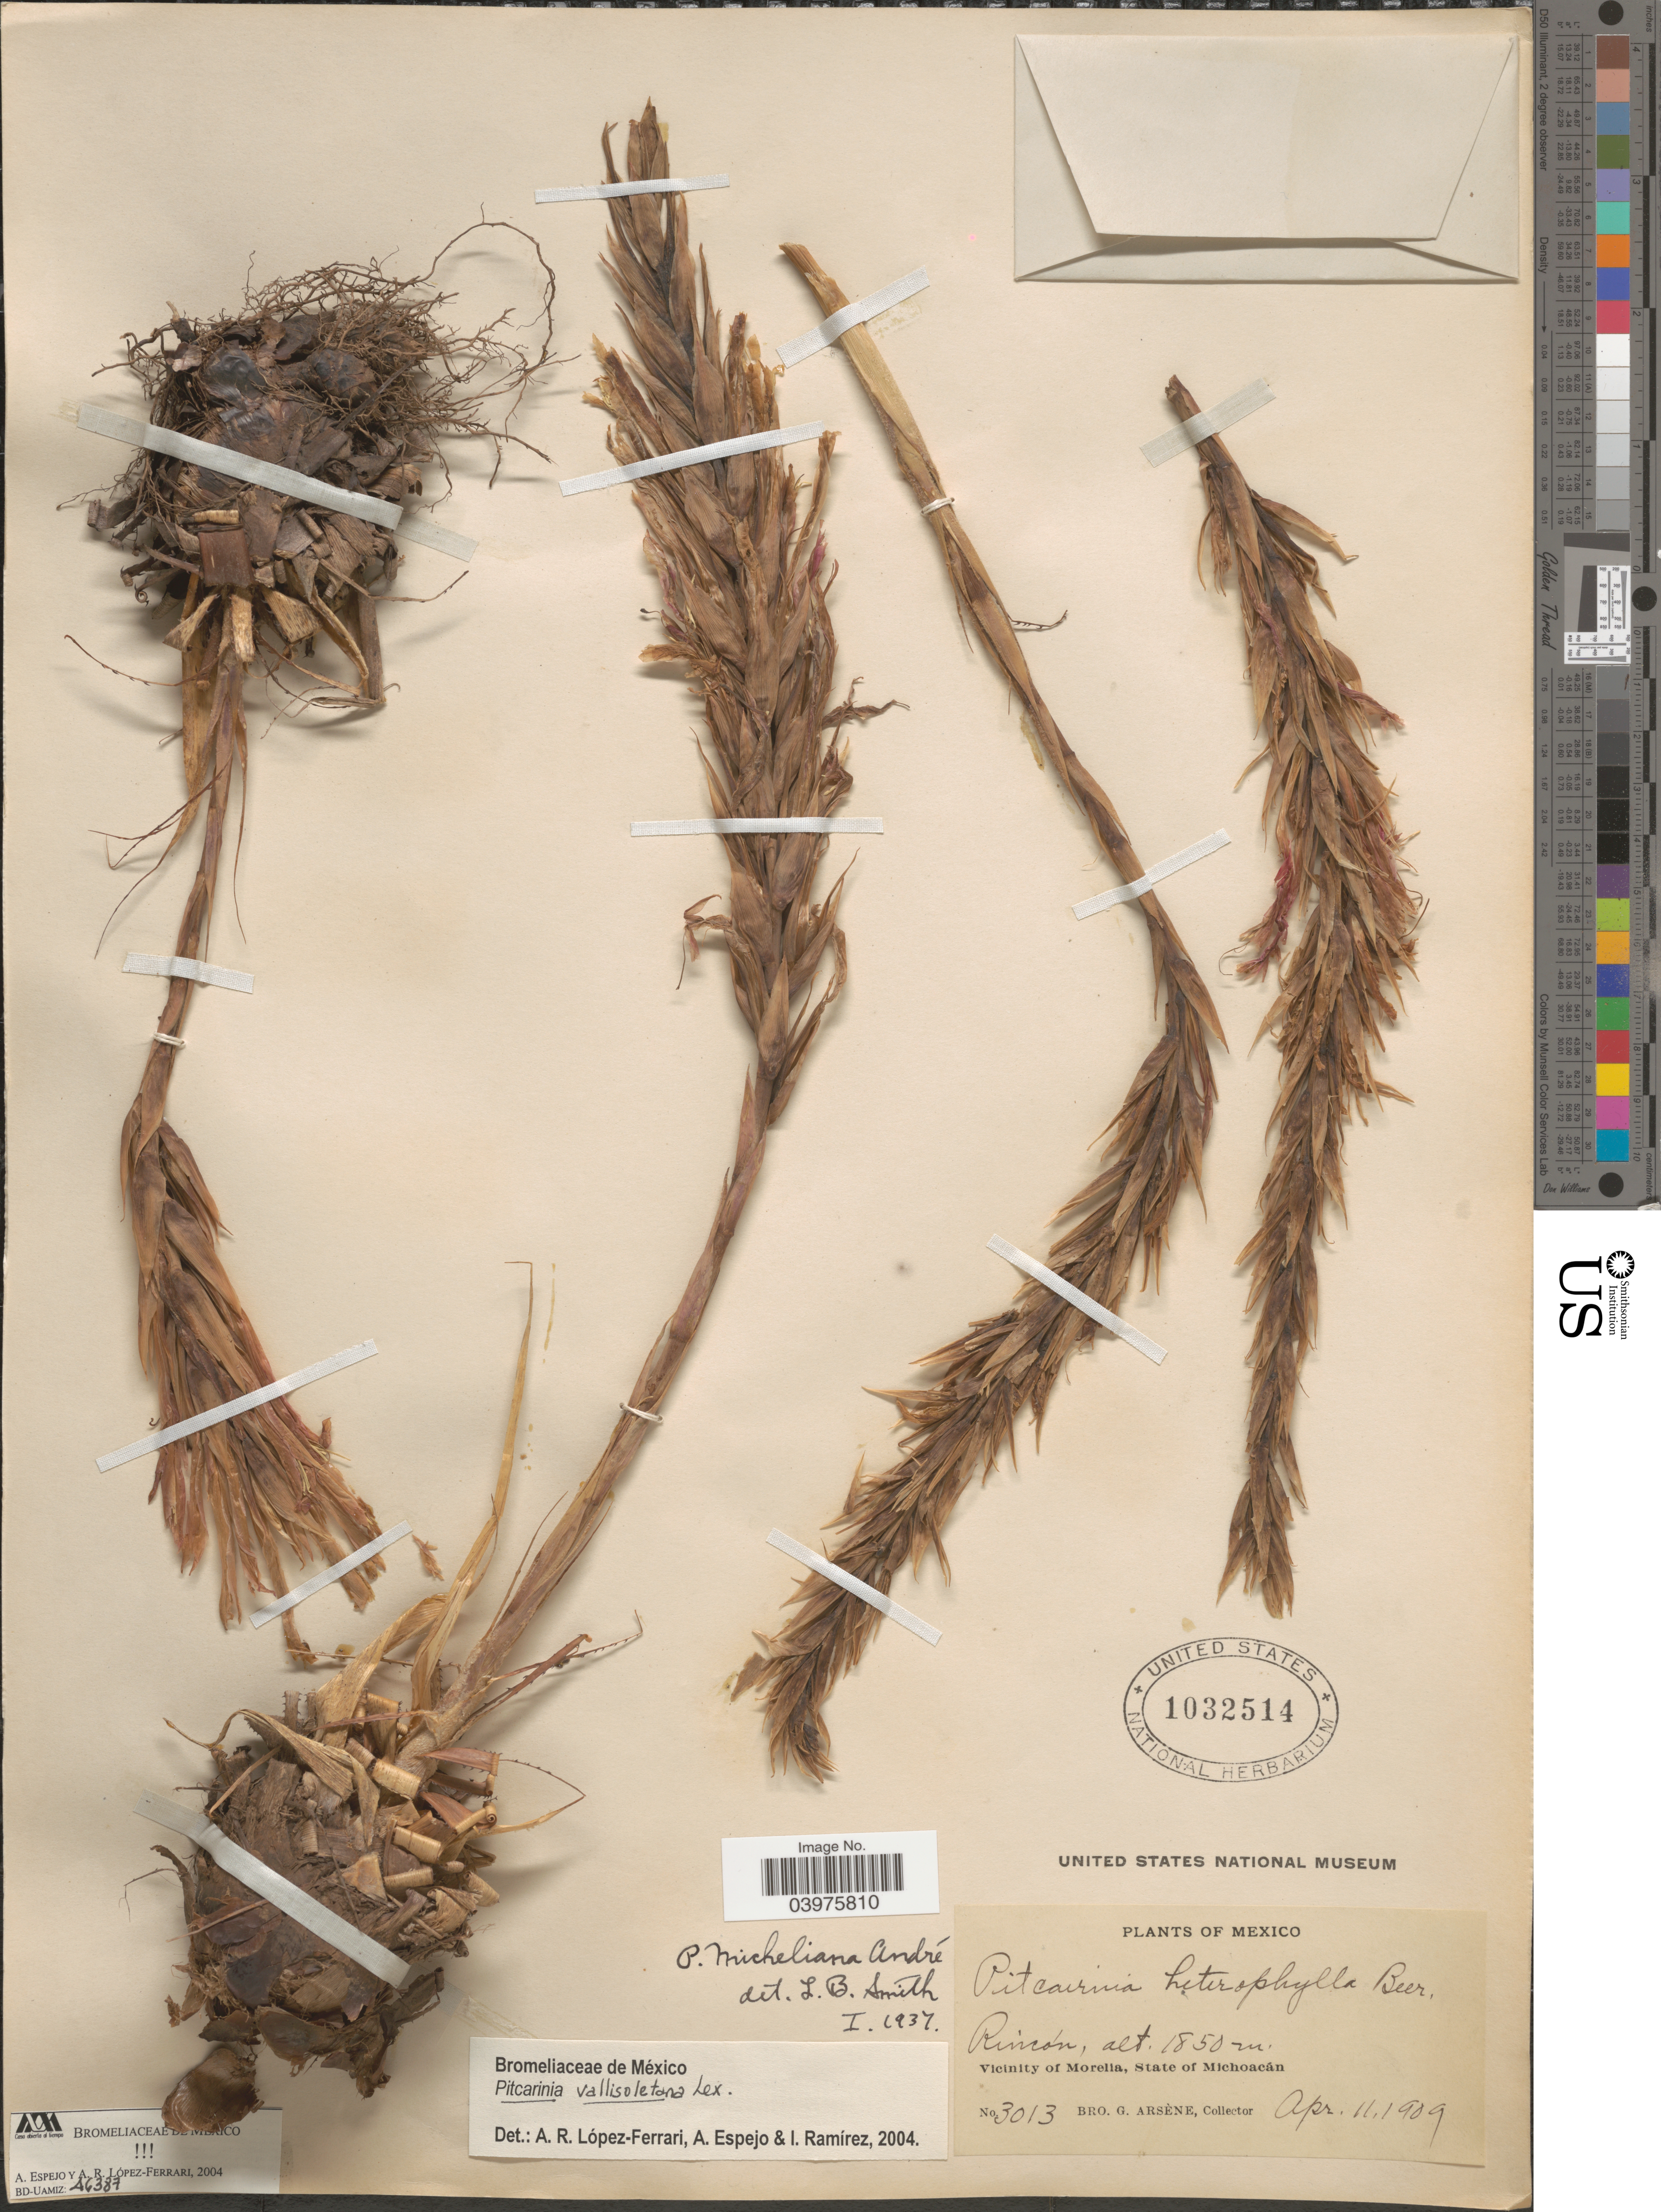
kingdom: Plantae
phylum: Tracheophyta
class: Liliopsida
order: Poales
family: Bromeliaceae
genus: Pitcairnia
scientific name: Pitcairnia vallisoletana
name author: Lex.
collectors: Bro. G. Arsène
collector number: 3013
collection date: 1909-04-11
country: Mexico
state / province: Michoacán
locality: Rincón. Vicinity of Morelia.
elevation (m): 1850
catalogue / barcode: US 1032514